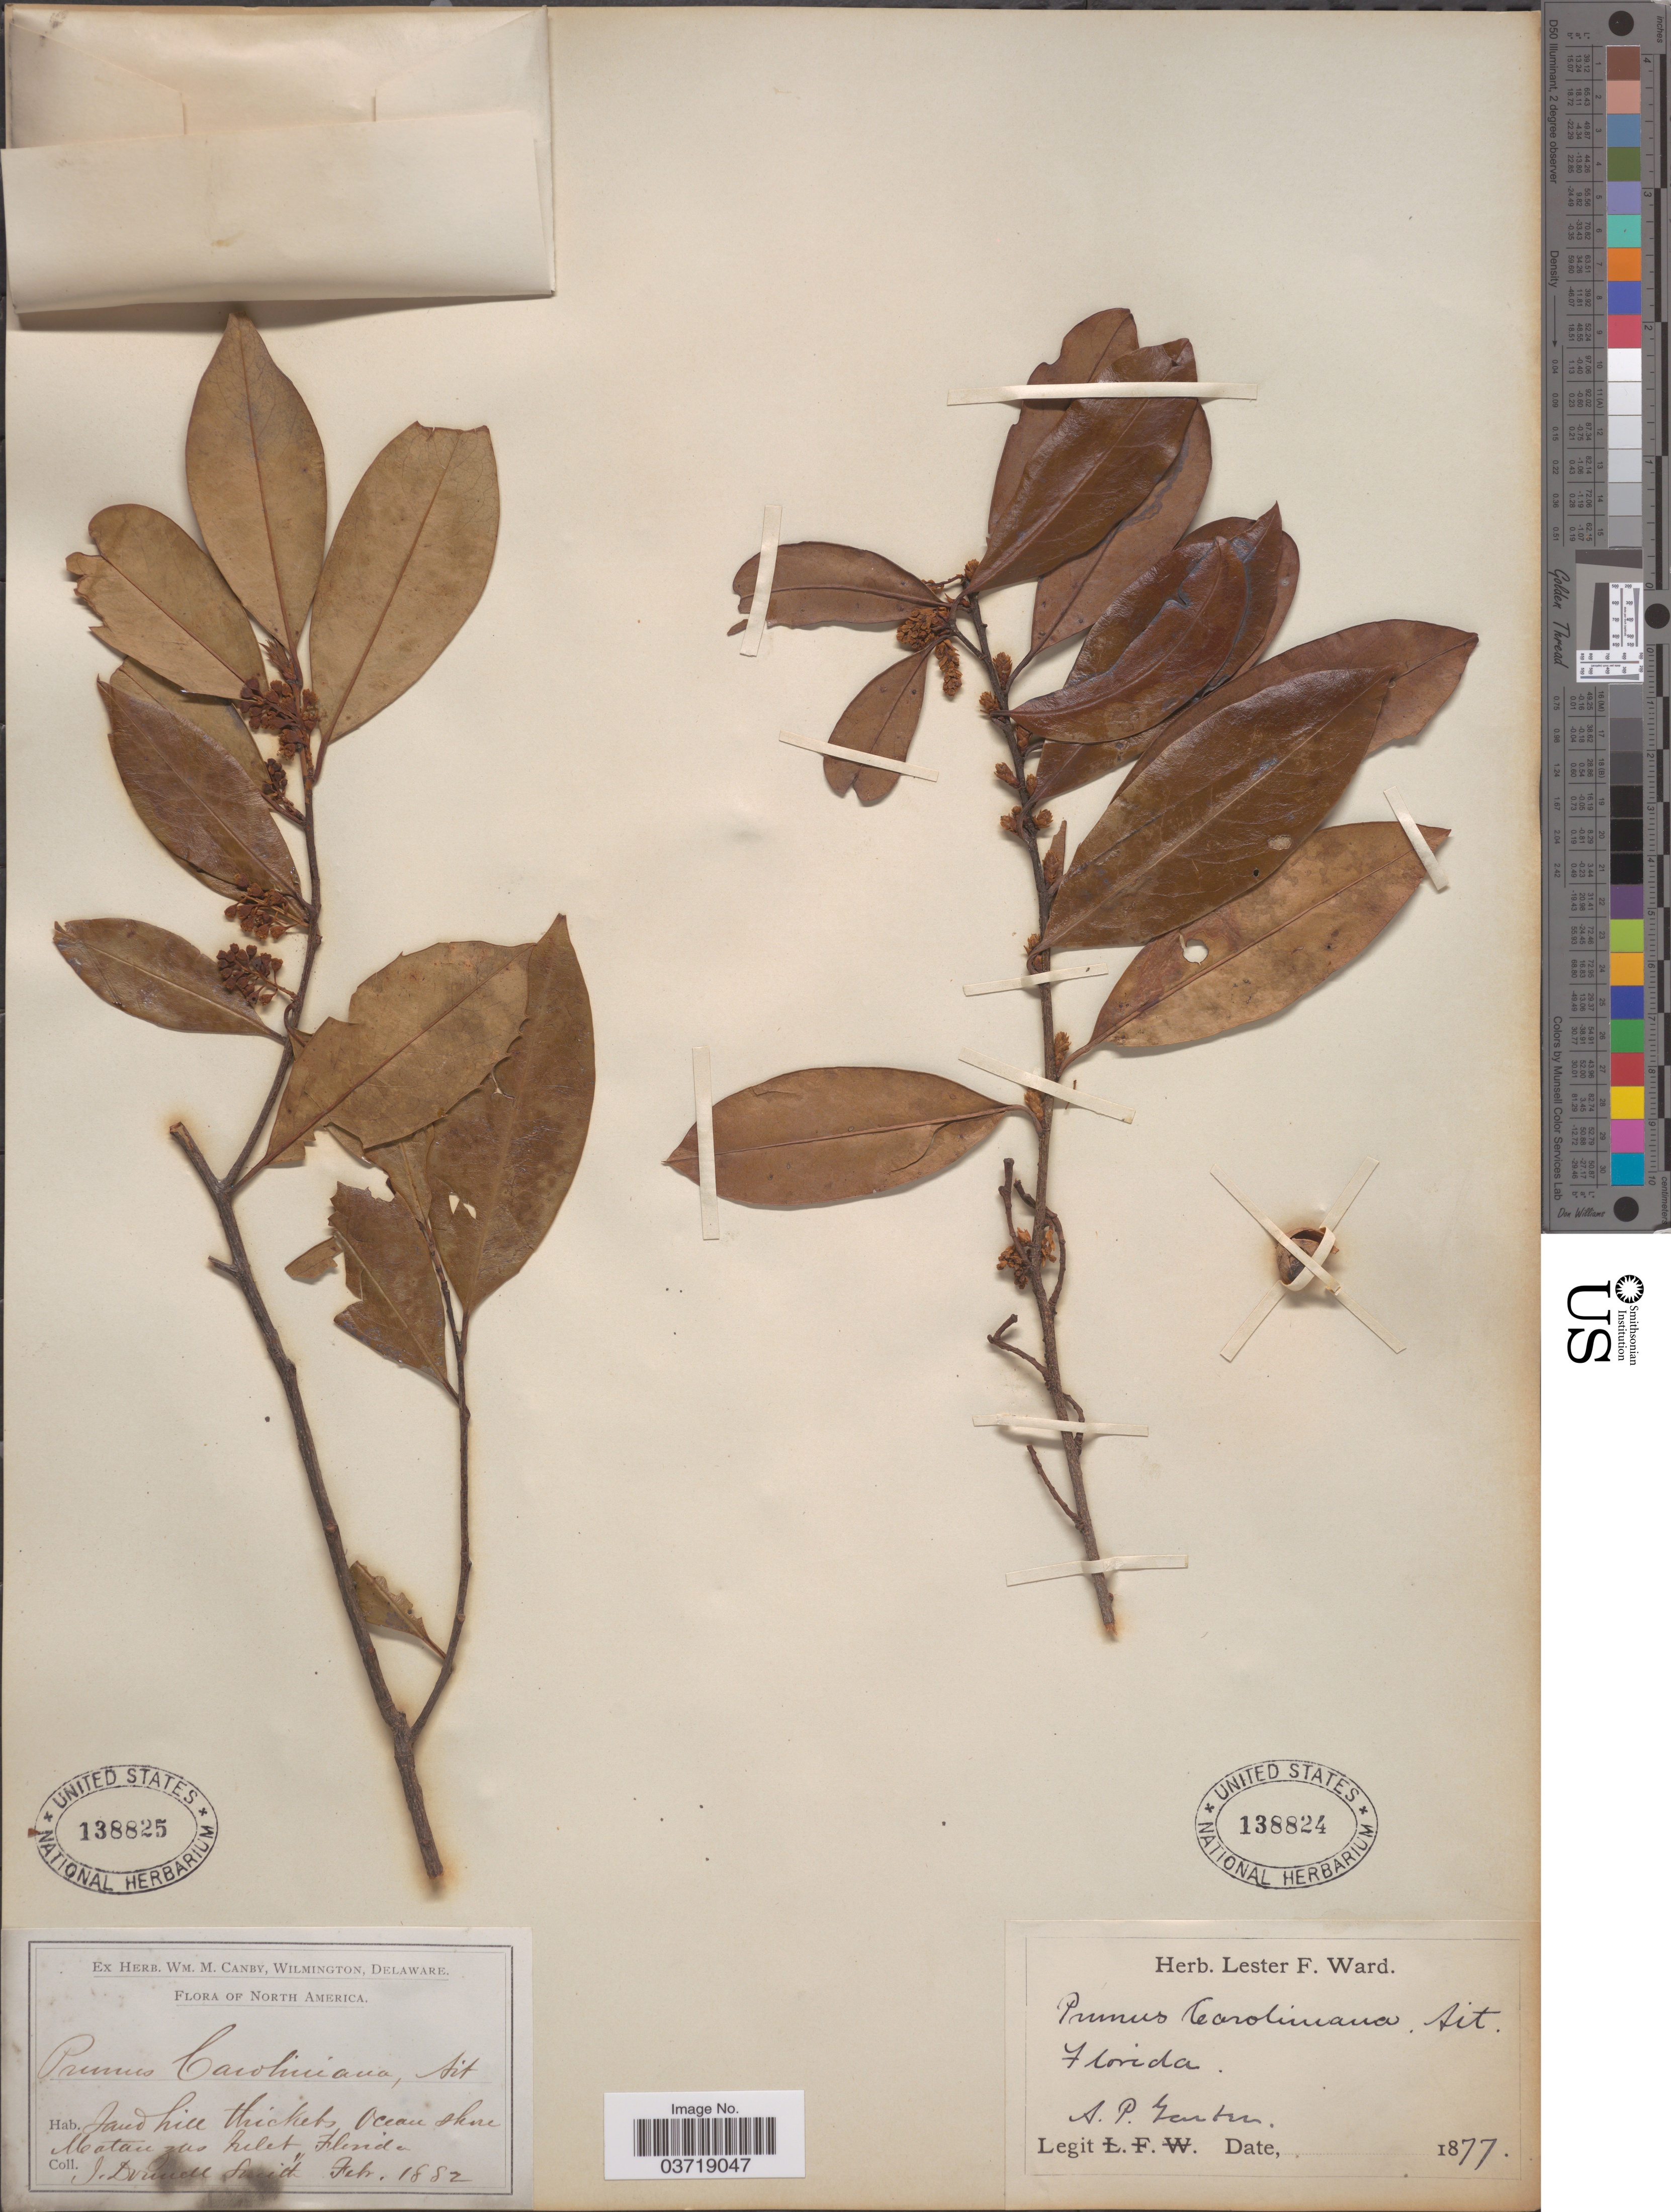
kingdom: Plantae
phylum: Tracheophyta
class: Magnoliopsida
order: Rosales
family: Rosaceae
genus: Prunus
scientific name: Prunus caroliniana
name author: (Mill.) Aiton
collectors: J. Donnell Smith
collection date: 1882-02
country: United States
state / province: Florida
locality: Sand hill thickets. Ocean shore, Matanza's Inlet.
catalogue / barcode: US 138825